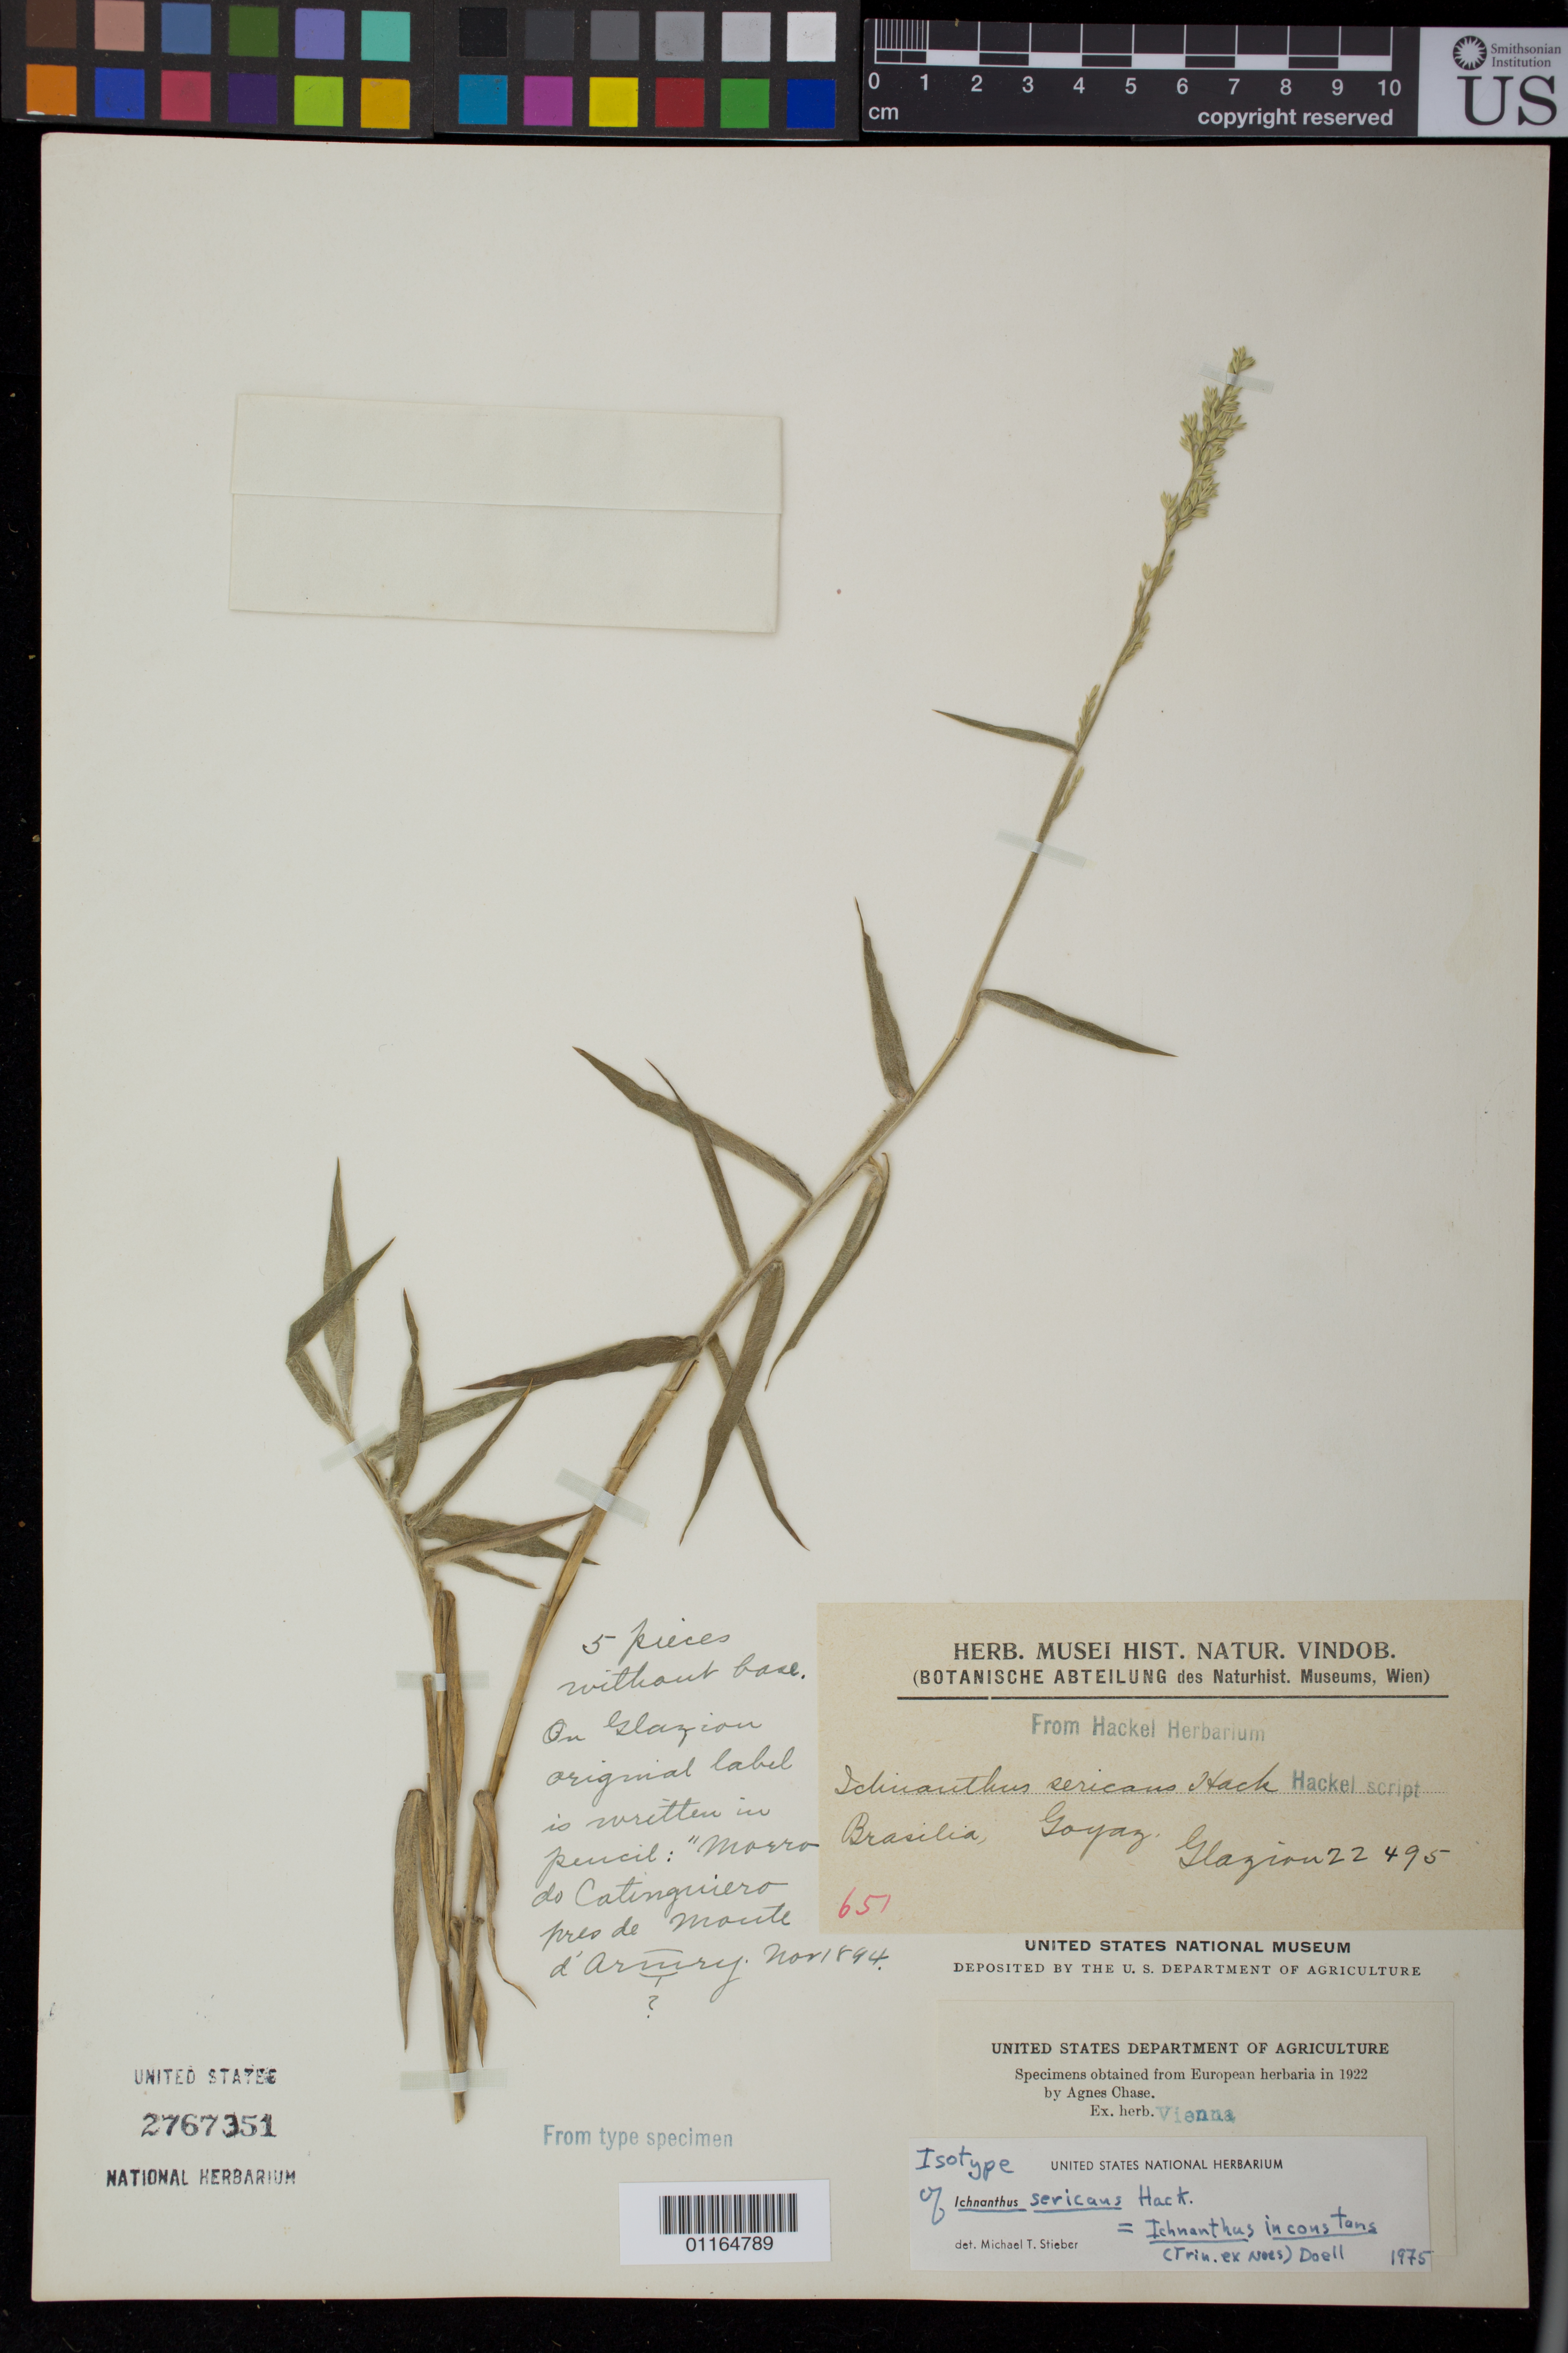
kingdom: Plantae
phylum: Tracheophyta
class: Liliopsida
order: Poales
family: Poaceae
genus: Ichnanthus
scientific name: Ichnanthus sericans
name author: Hack.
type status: Isotype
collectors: A. F. M. Glaziou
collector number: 22495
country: Brazil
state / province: Goiás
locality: "Goyaz"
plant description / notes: ex herb. Vienna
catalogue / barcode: US 2767351